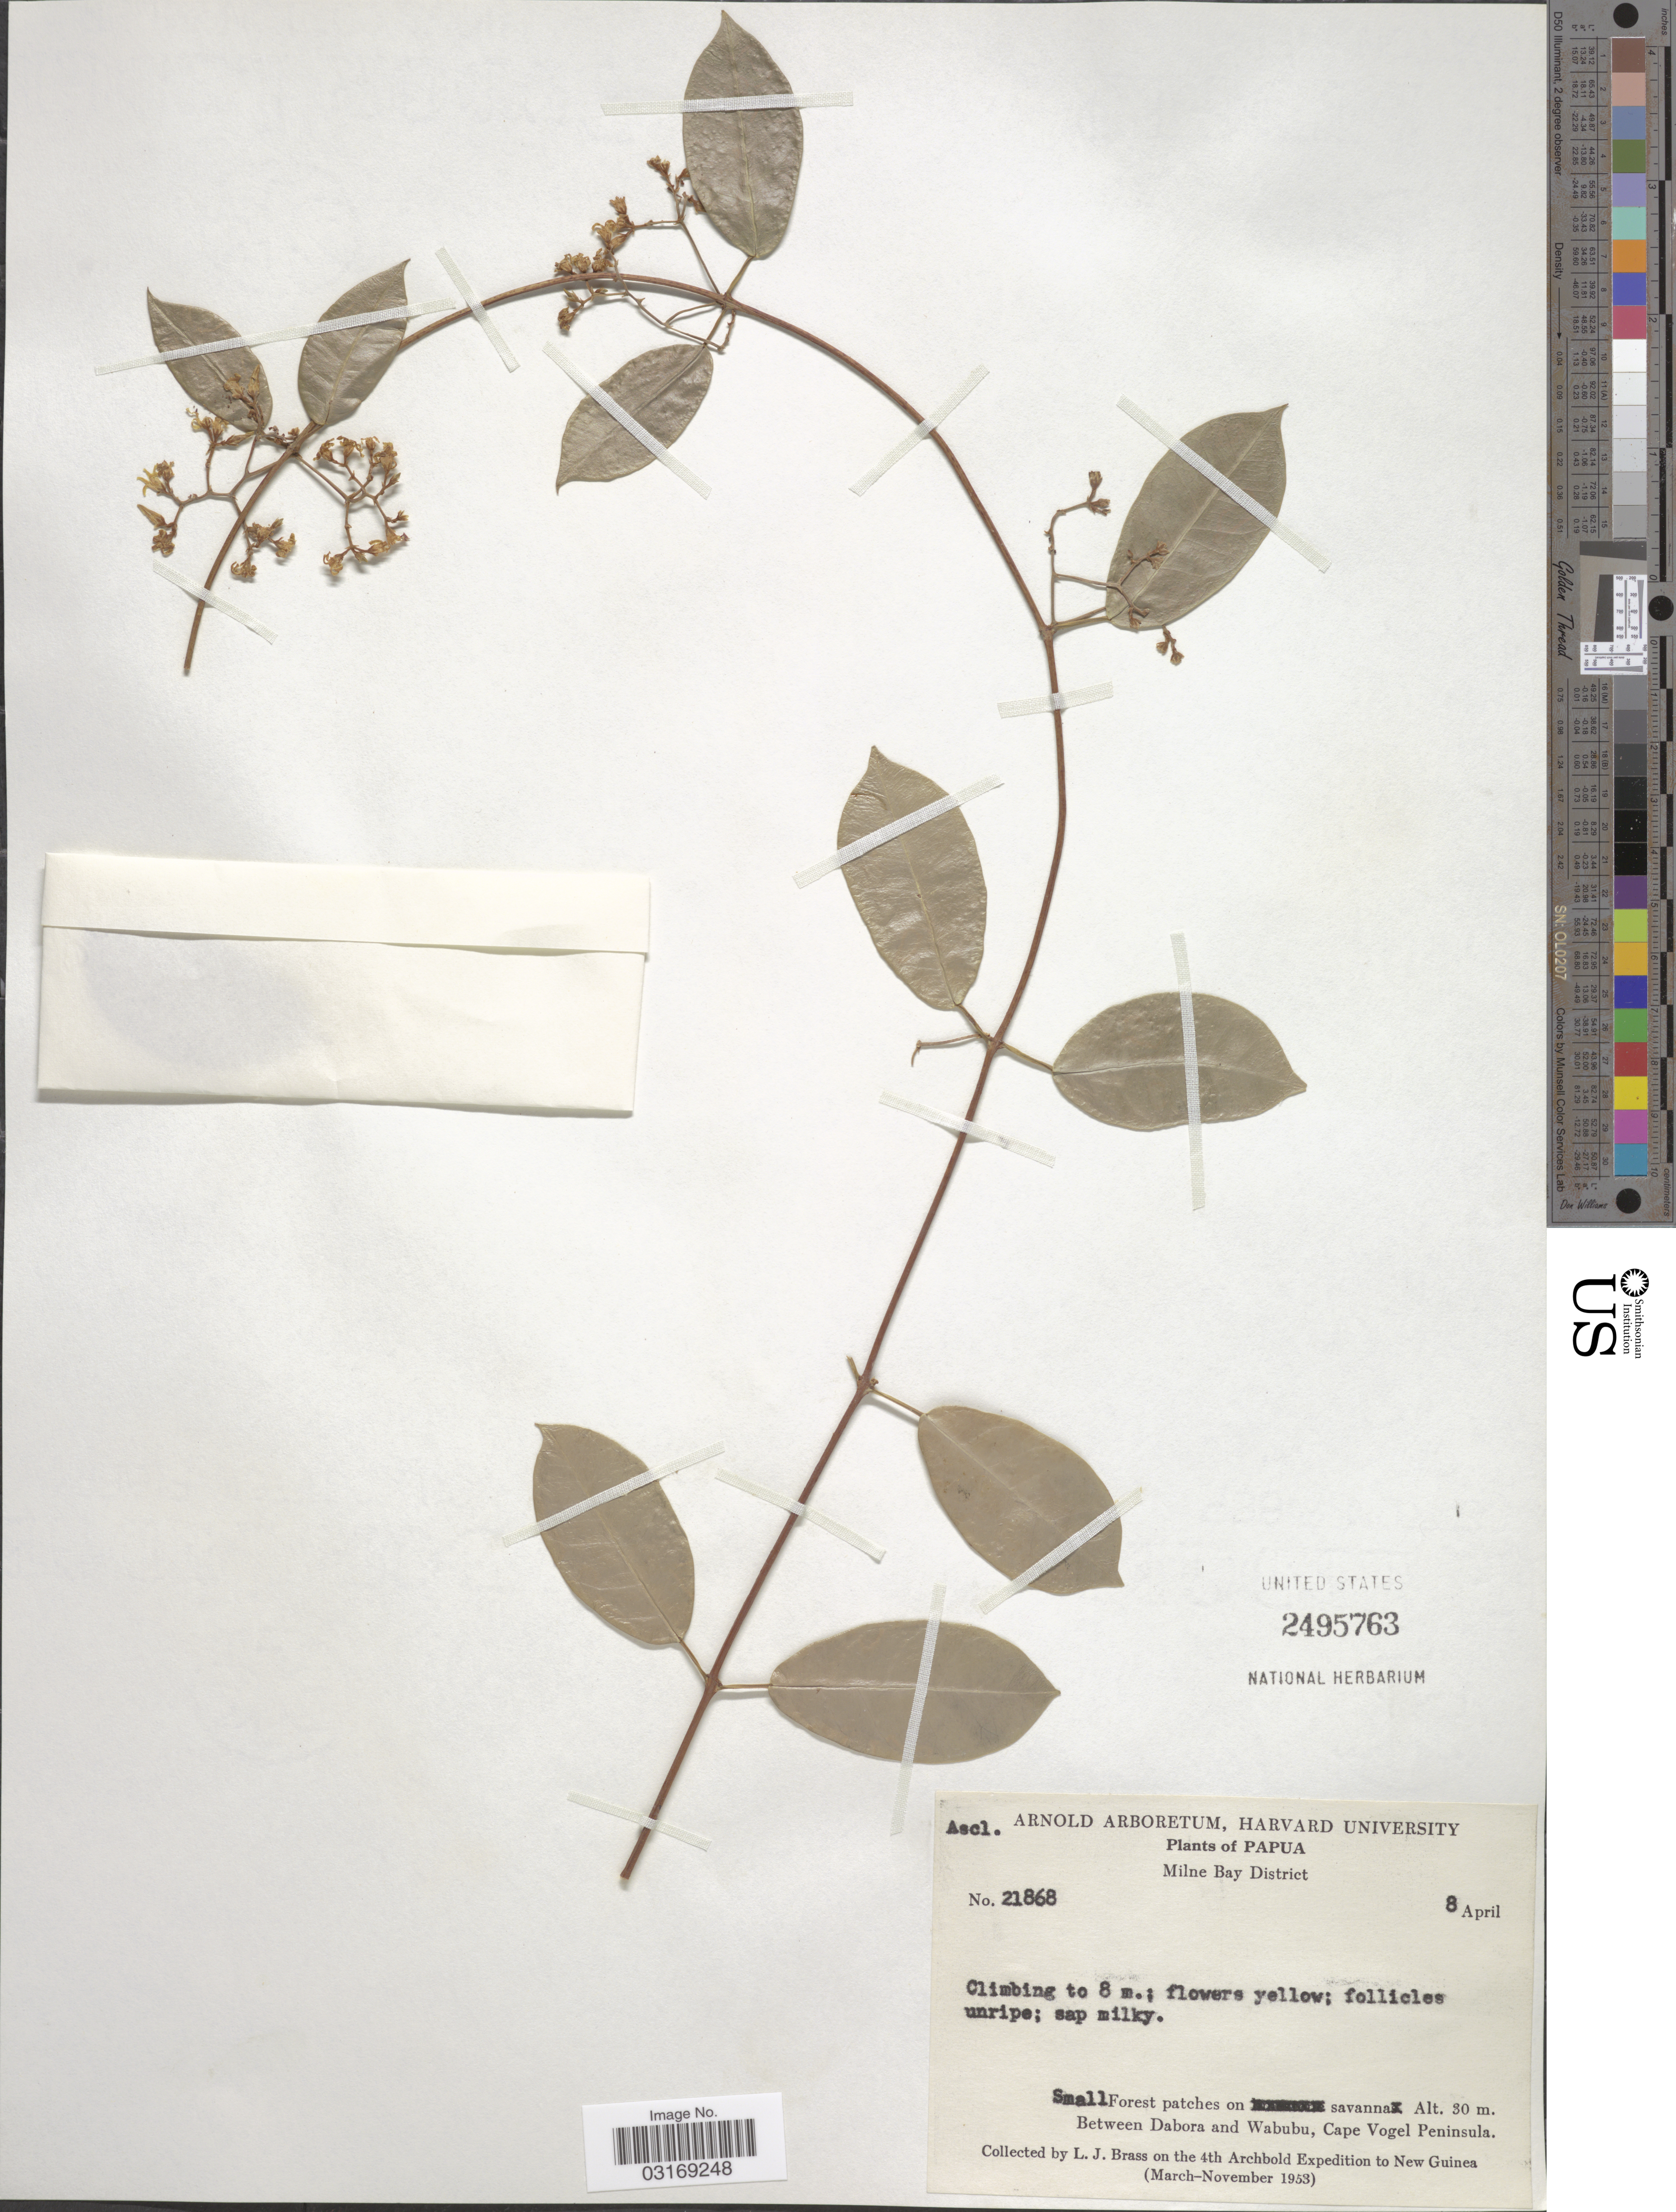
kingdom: Plantae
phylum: Tracheophyta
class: Magnoliopsida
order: Gentianales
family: Apocynaceae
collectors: L. J. Brass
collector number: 21868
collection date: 1953-04-08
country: Papua New Guinea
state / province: Milne Bay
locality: Papua. Milne Bay District. Between Dabora and Wabubu, Cape Vogel Peninsula.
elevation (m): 30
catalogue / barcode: US 2495763